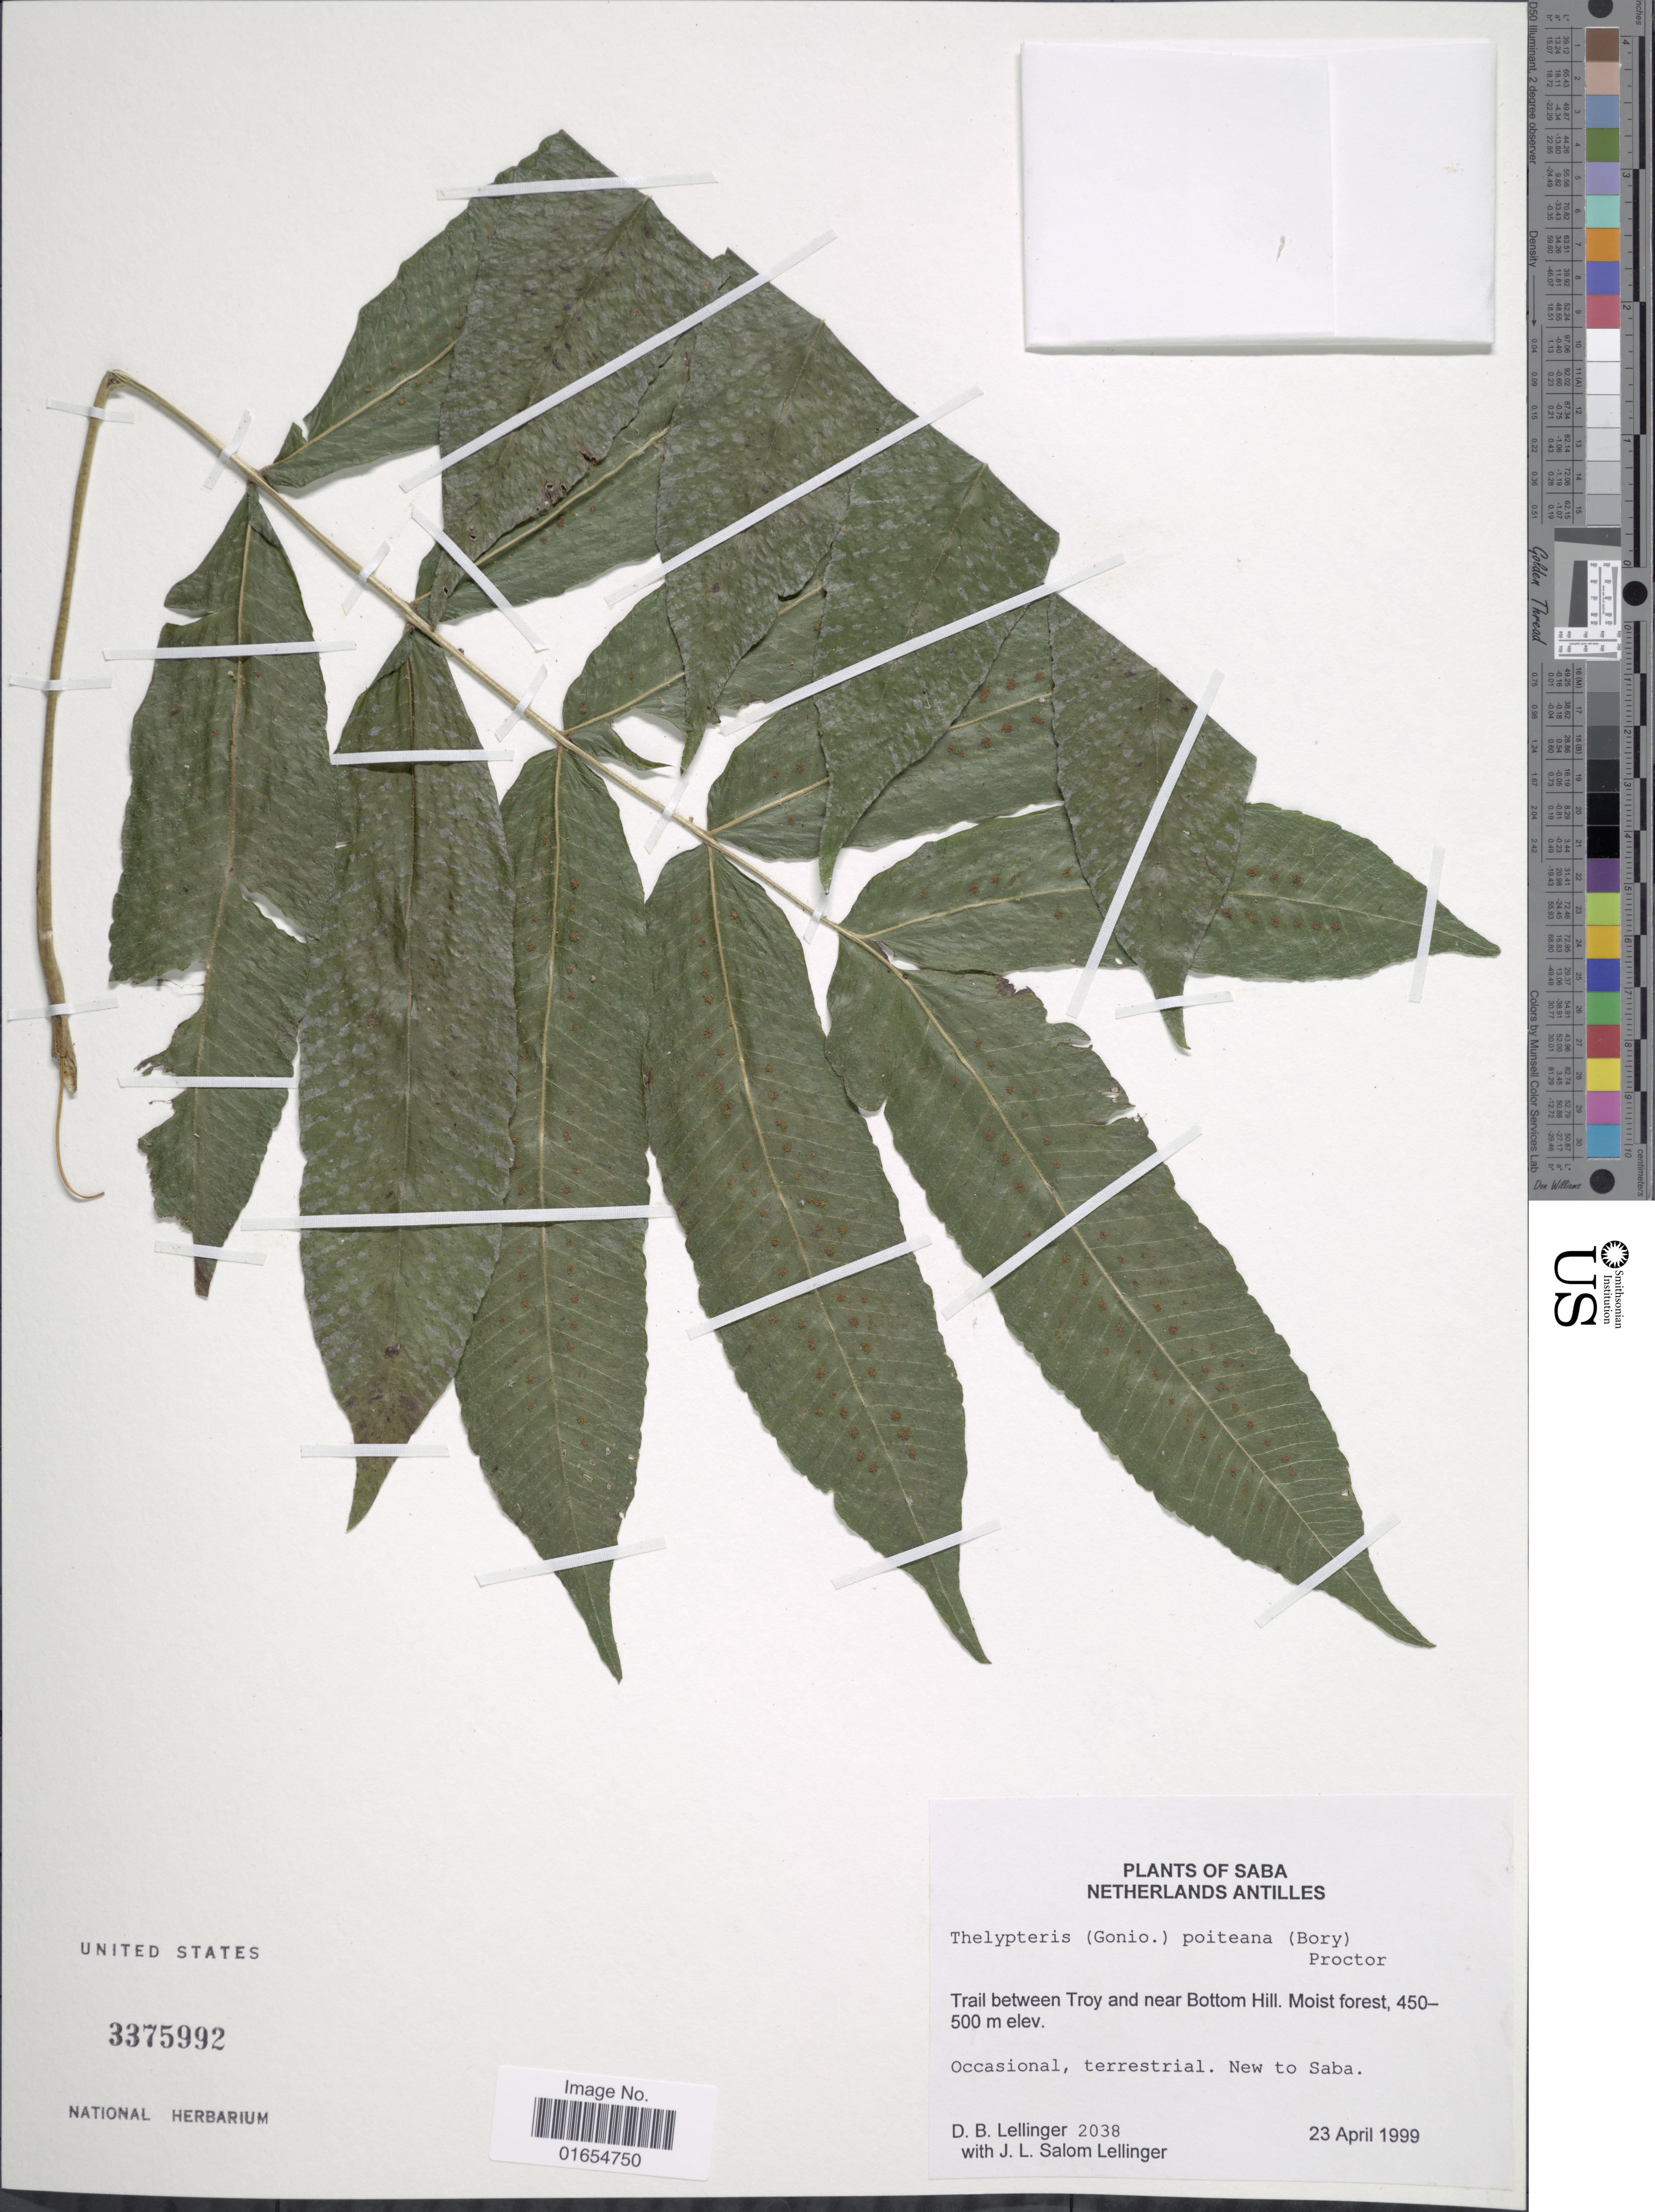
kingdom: Plantae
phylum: Tracheophyta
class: Polypodiopsida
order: Polypodiales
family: Thelypteridaceae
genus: Goniopteris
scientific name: Goniopteris poiteana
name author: (Bory) Ching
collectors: D. B. Lellinger & J. Salom Lellinger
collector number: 2038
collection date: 1999-04-23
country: Netherlands Antilles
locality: Saba, Trail between Troy and near Bottom Hill. Moist forest, Occasional, terrestrial. New to Saba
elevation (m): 450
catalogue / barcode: US 3375992